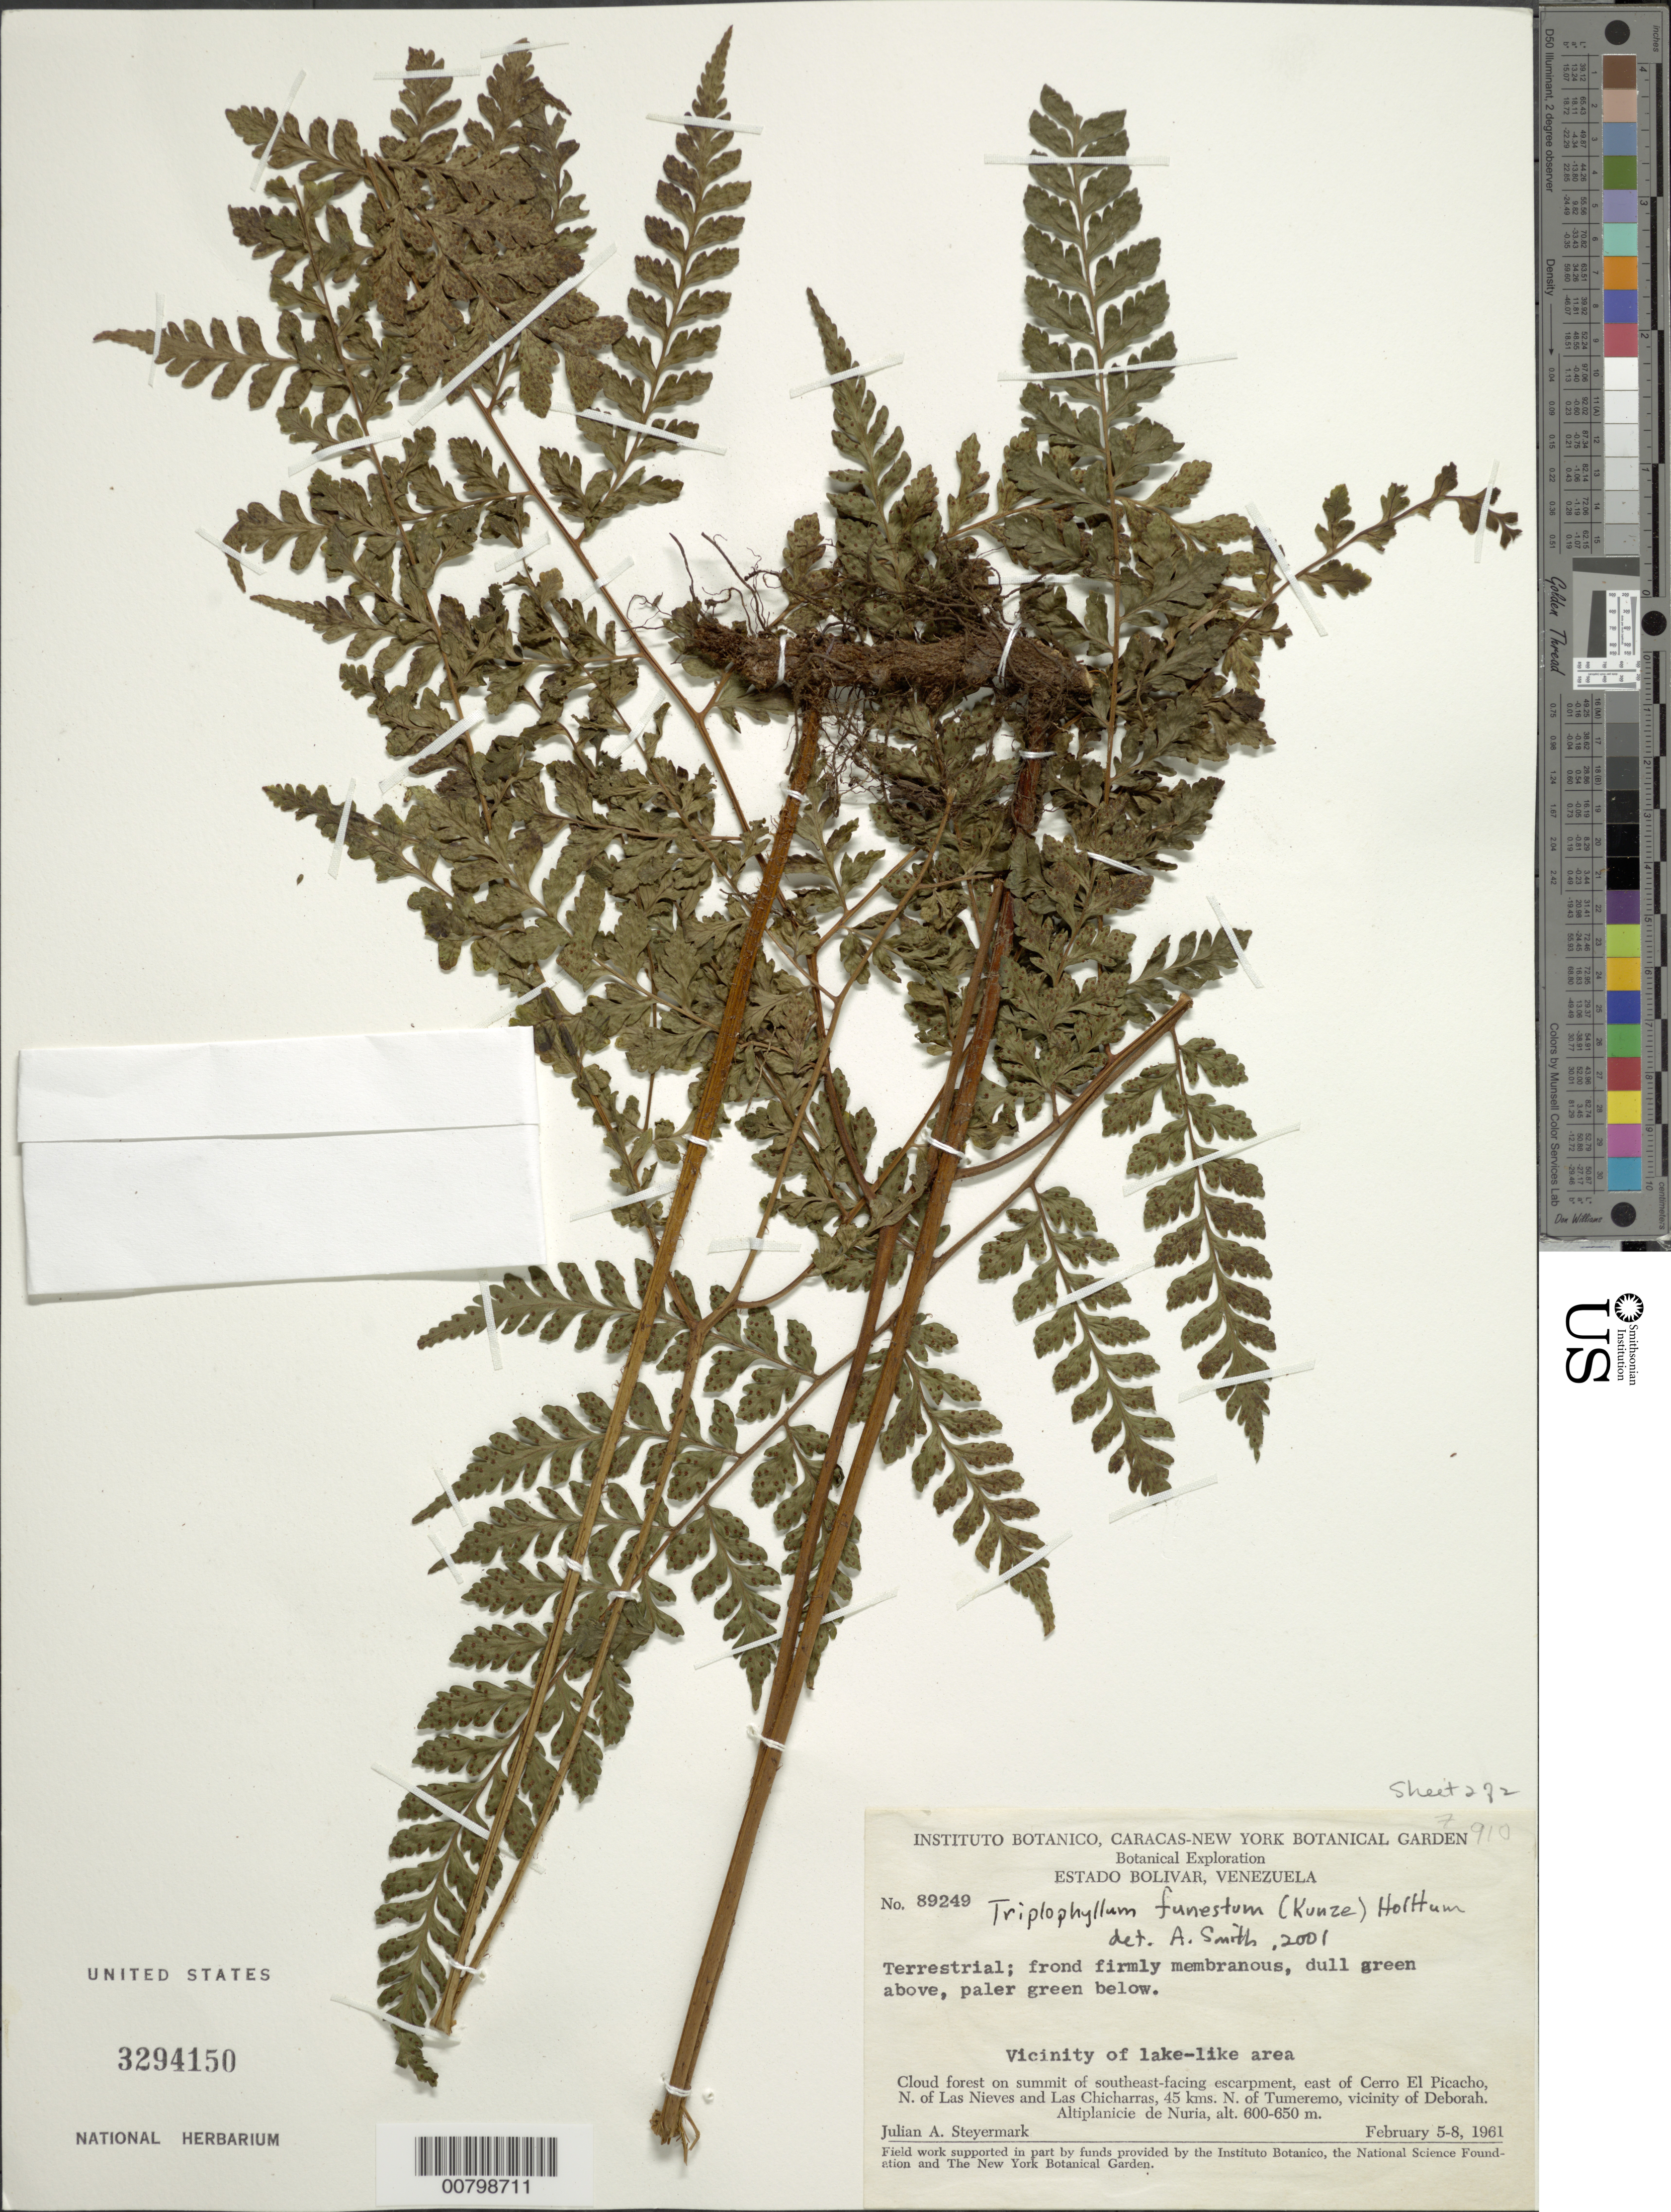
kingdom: Plantae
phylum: Tracheophyta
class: Polypodiopsida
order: Polypodiales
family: Tectariaceae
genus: Triplophyllum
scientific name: Triplophyllum funestum var. funestum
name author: (Kunze) Holttum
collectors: J. Steyermark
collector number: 89249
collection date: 1961-02-05/1961-02-08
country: Venezuela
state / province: Bolivar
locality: Vicinity of lake-like area, Cloud forest on summit of southeast-facing escarpment, east of Cerro El Picacho, N. of Las Nieves and Las Chicharras, 45 kms, N. of Tumeremo, vicinity of Deborah. Altiplanicie de Nuria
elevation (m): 600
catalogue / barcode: US 3294150